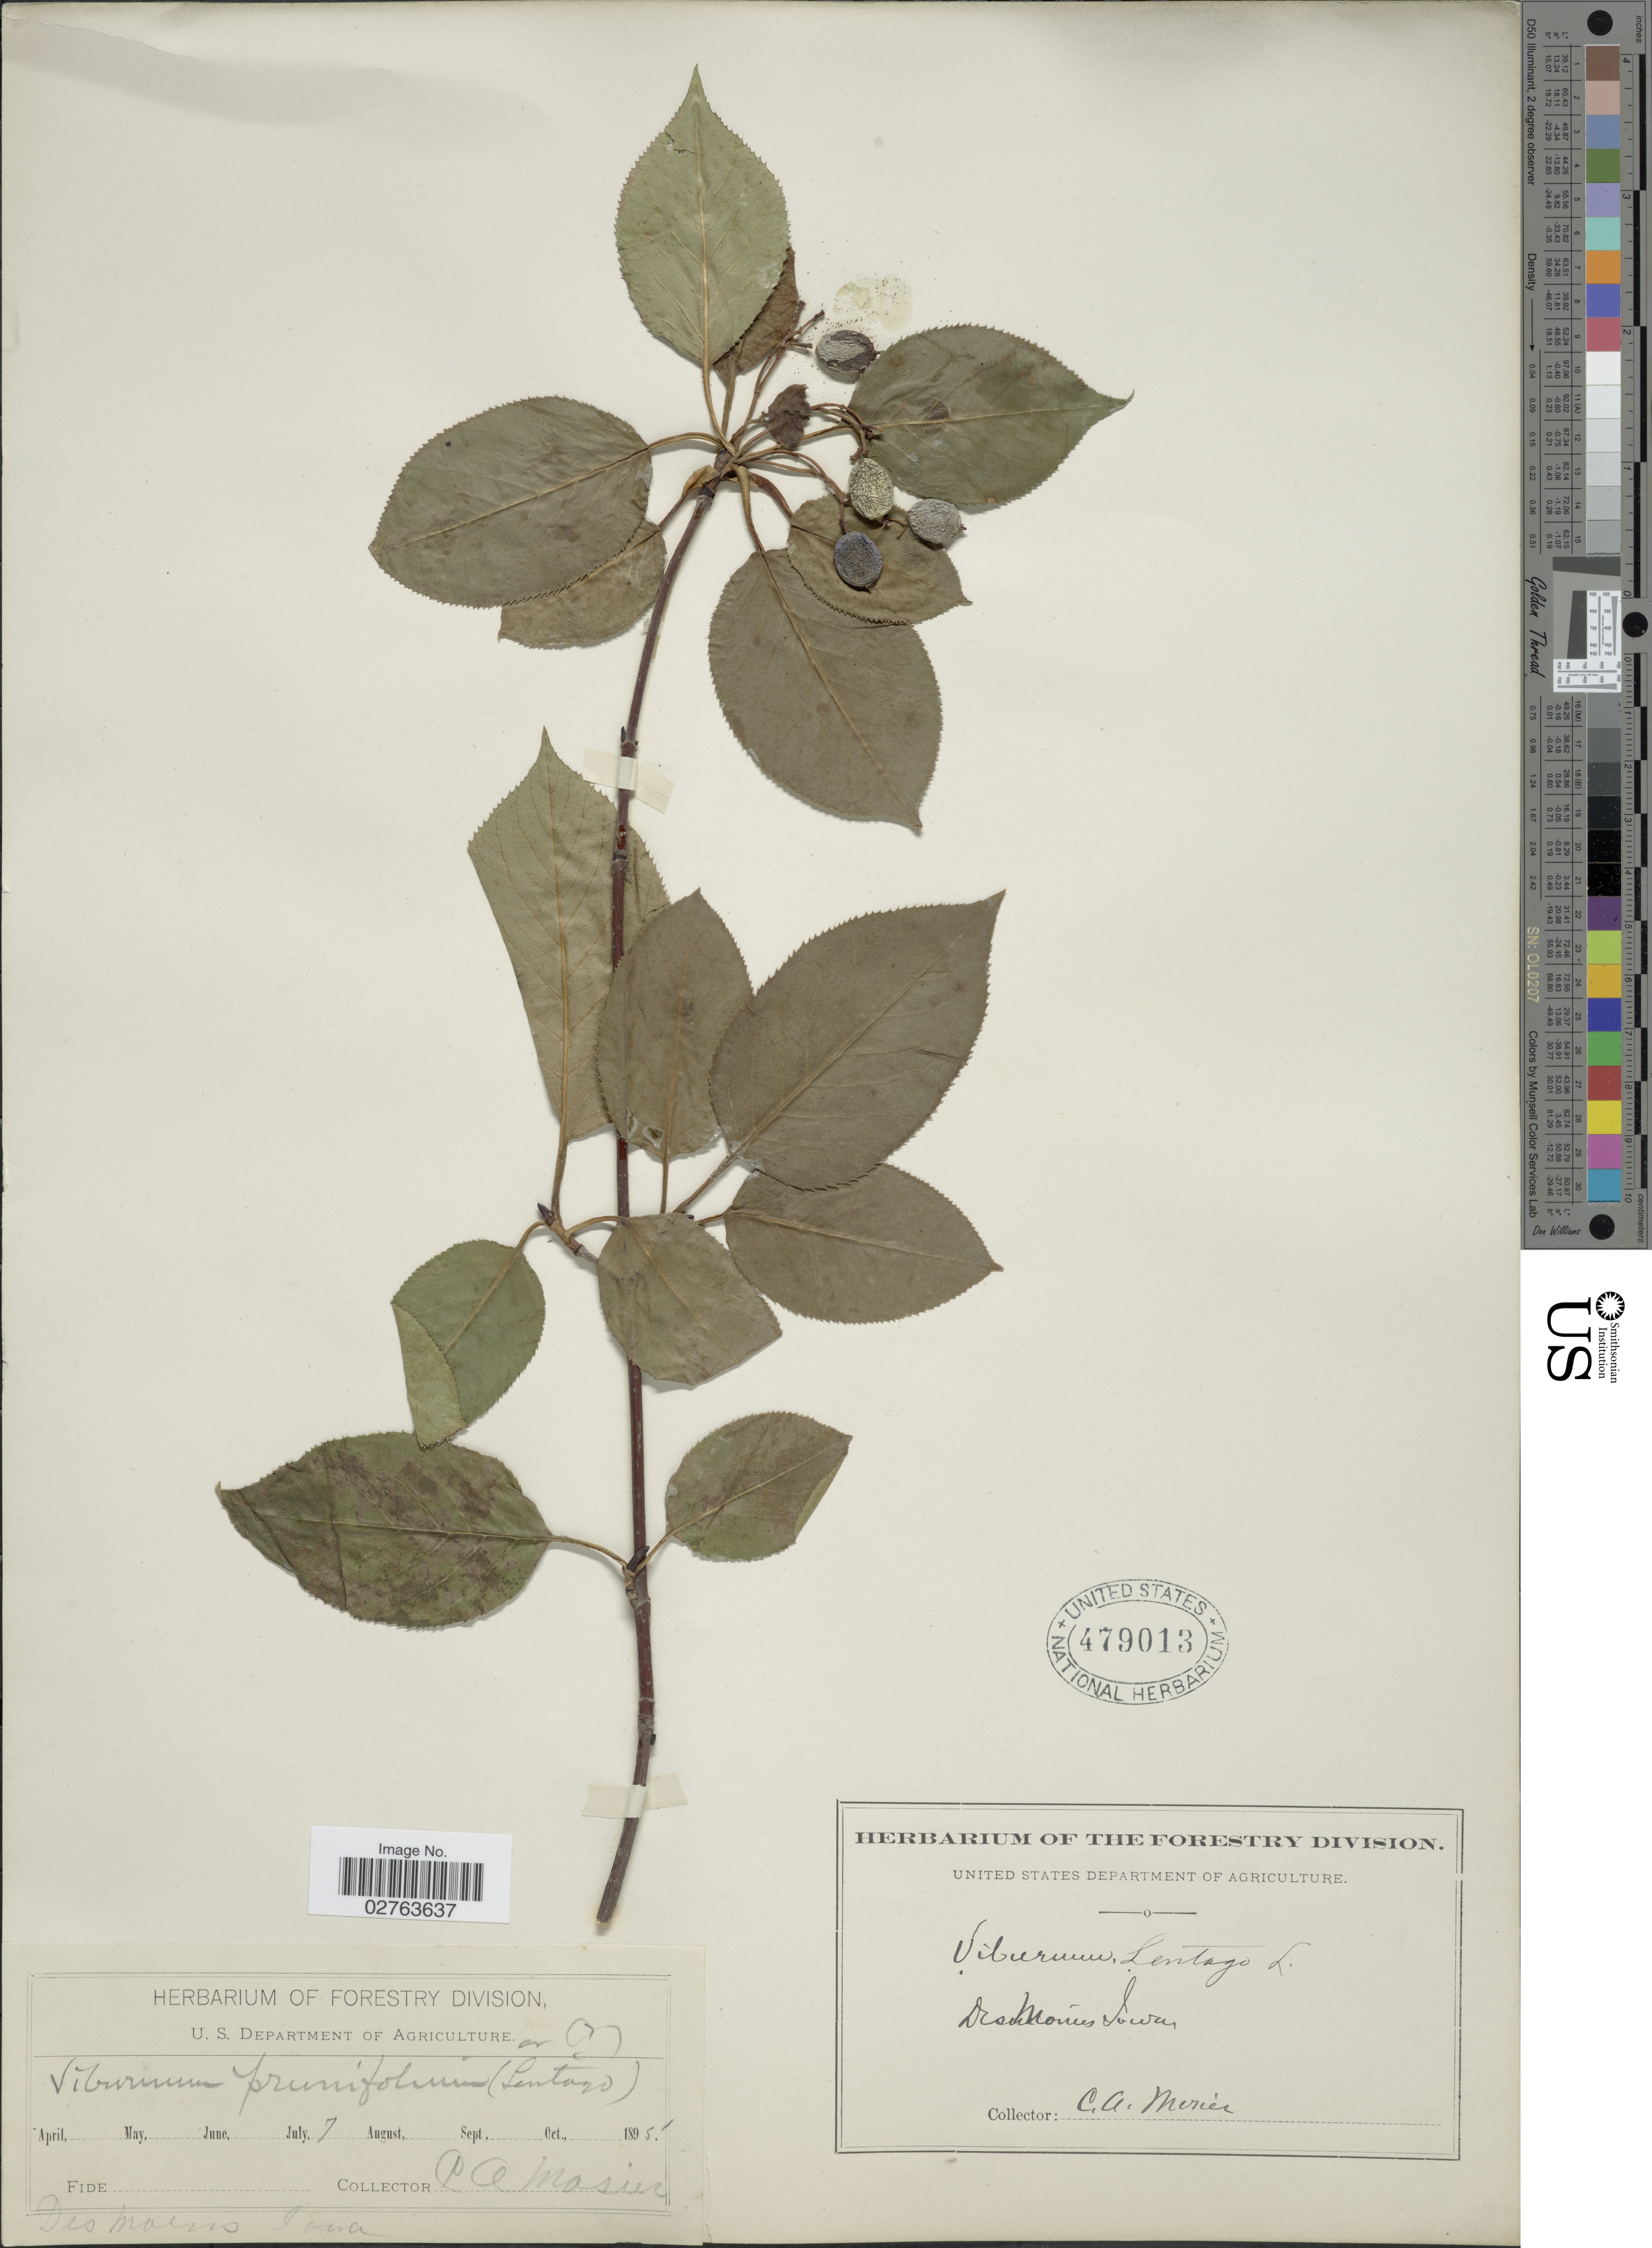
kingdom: Plantae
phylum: Tracheophyta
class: Magnoliopsida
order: Dipsacales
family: Viburnaceae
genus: Viburnum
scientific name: Viburnum lentago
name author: L.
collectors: C. A. Mosier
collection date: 1895-07-07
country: United States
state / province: Iowa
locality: Des Moines.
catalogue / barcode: US 479013